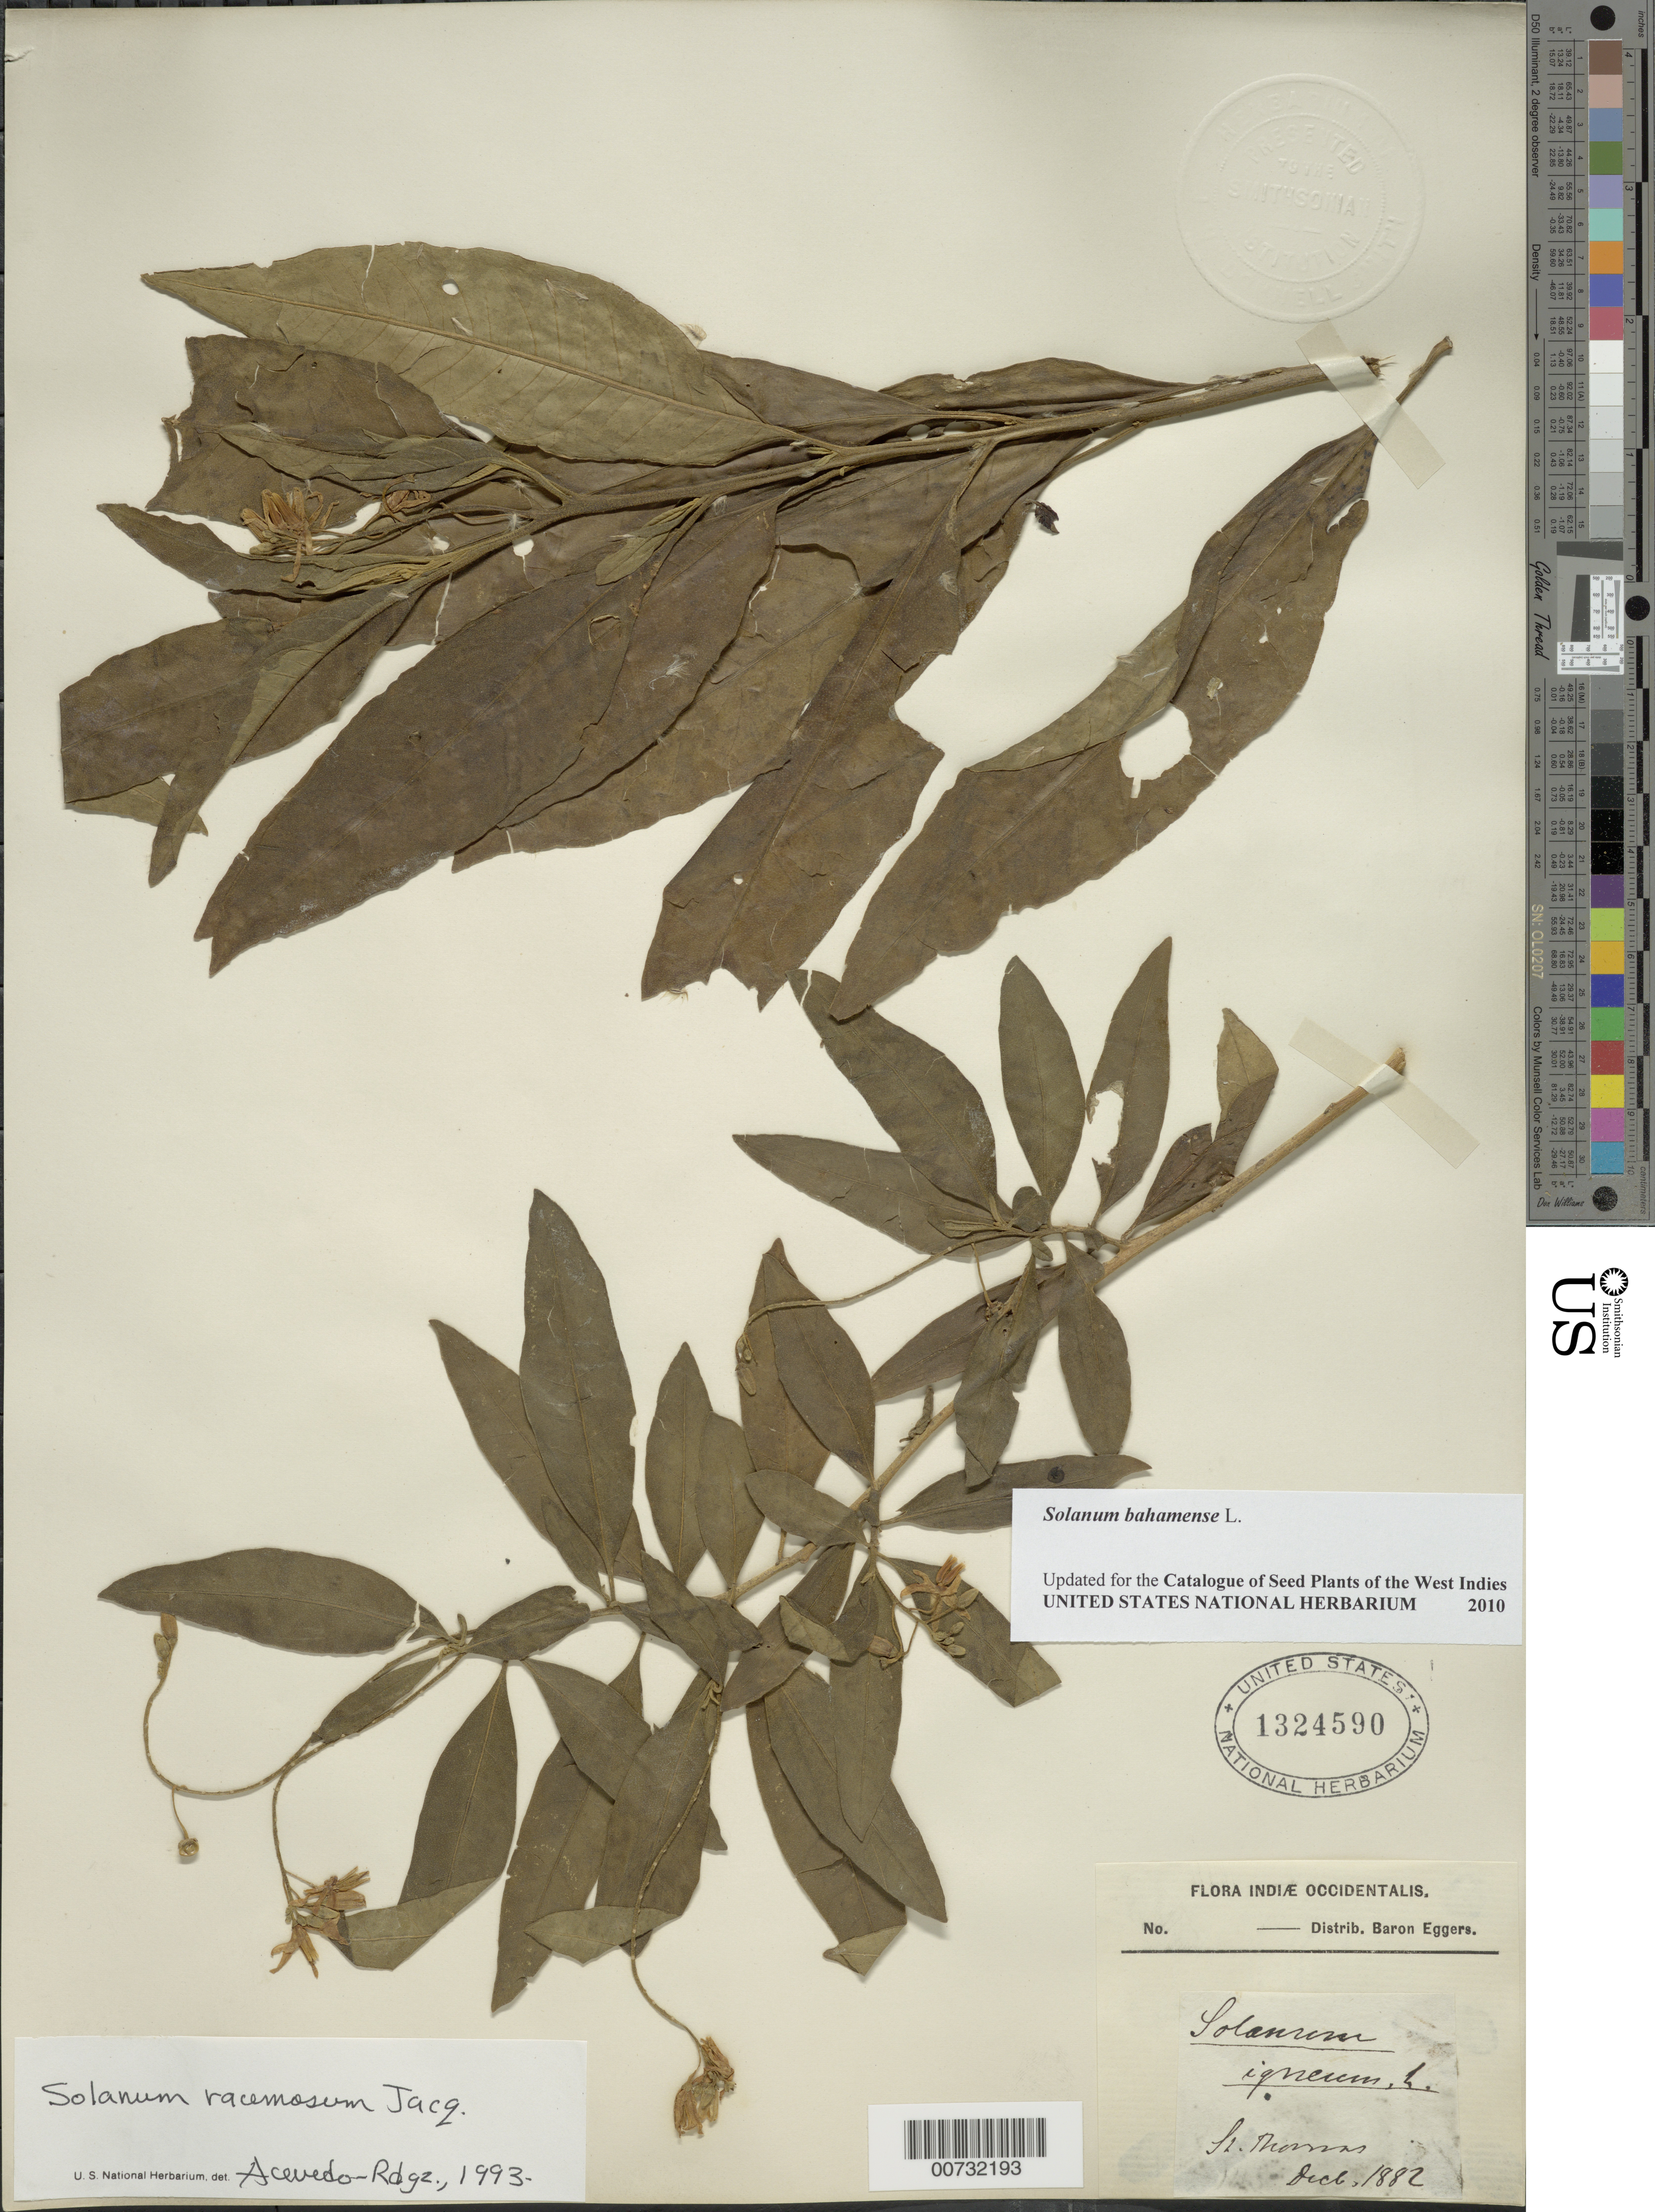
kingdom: Plantae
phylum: Tracheophyta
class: Magnoliopsida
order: Solanales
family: Solanaceae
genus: Solanum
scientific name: Solanum bahamense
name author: L.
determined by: Acevedo-Rodríguez, P., (BOT), Smithsonian Institution - National Museum of Natural History (UNITED STATES)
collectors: H. F. A. von Eggers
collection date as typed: Dec 1882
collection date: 1882-12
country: U.S. Virgin Islands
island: St. Thomas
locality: St. Thomas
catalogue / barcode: US 1324590